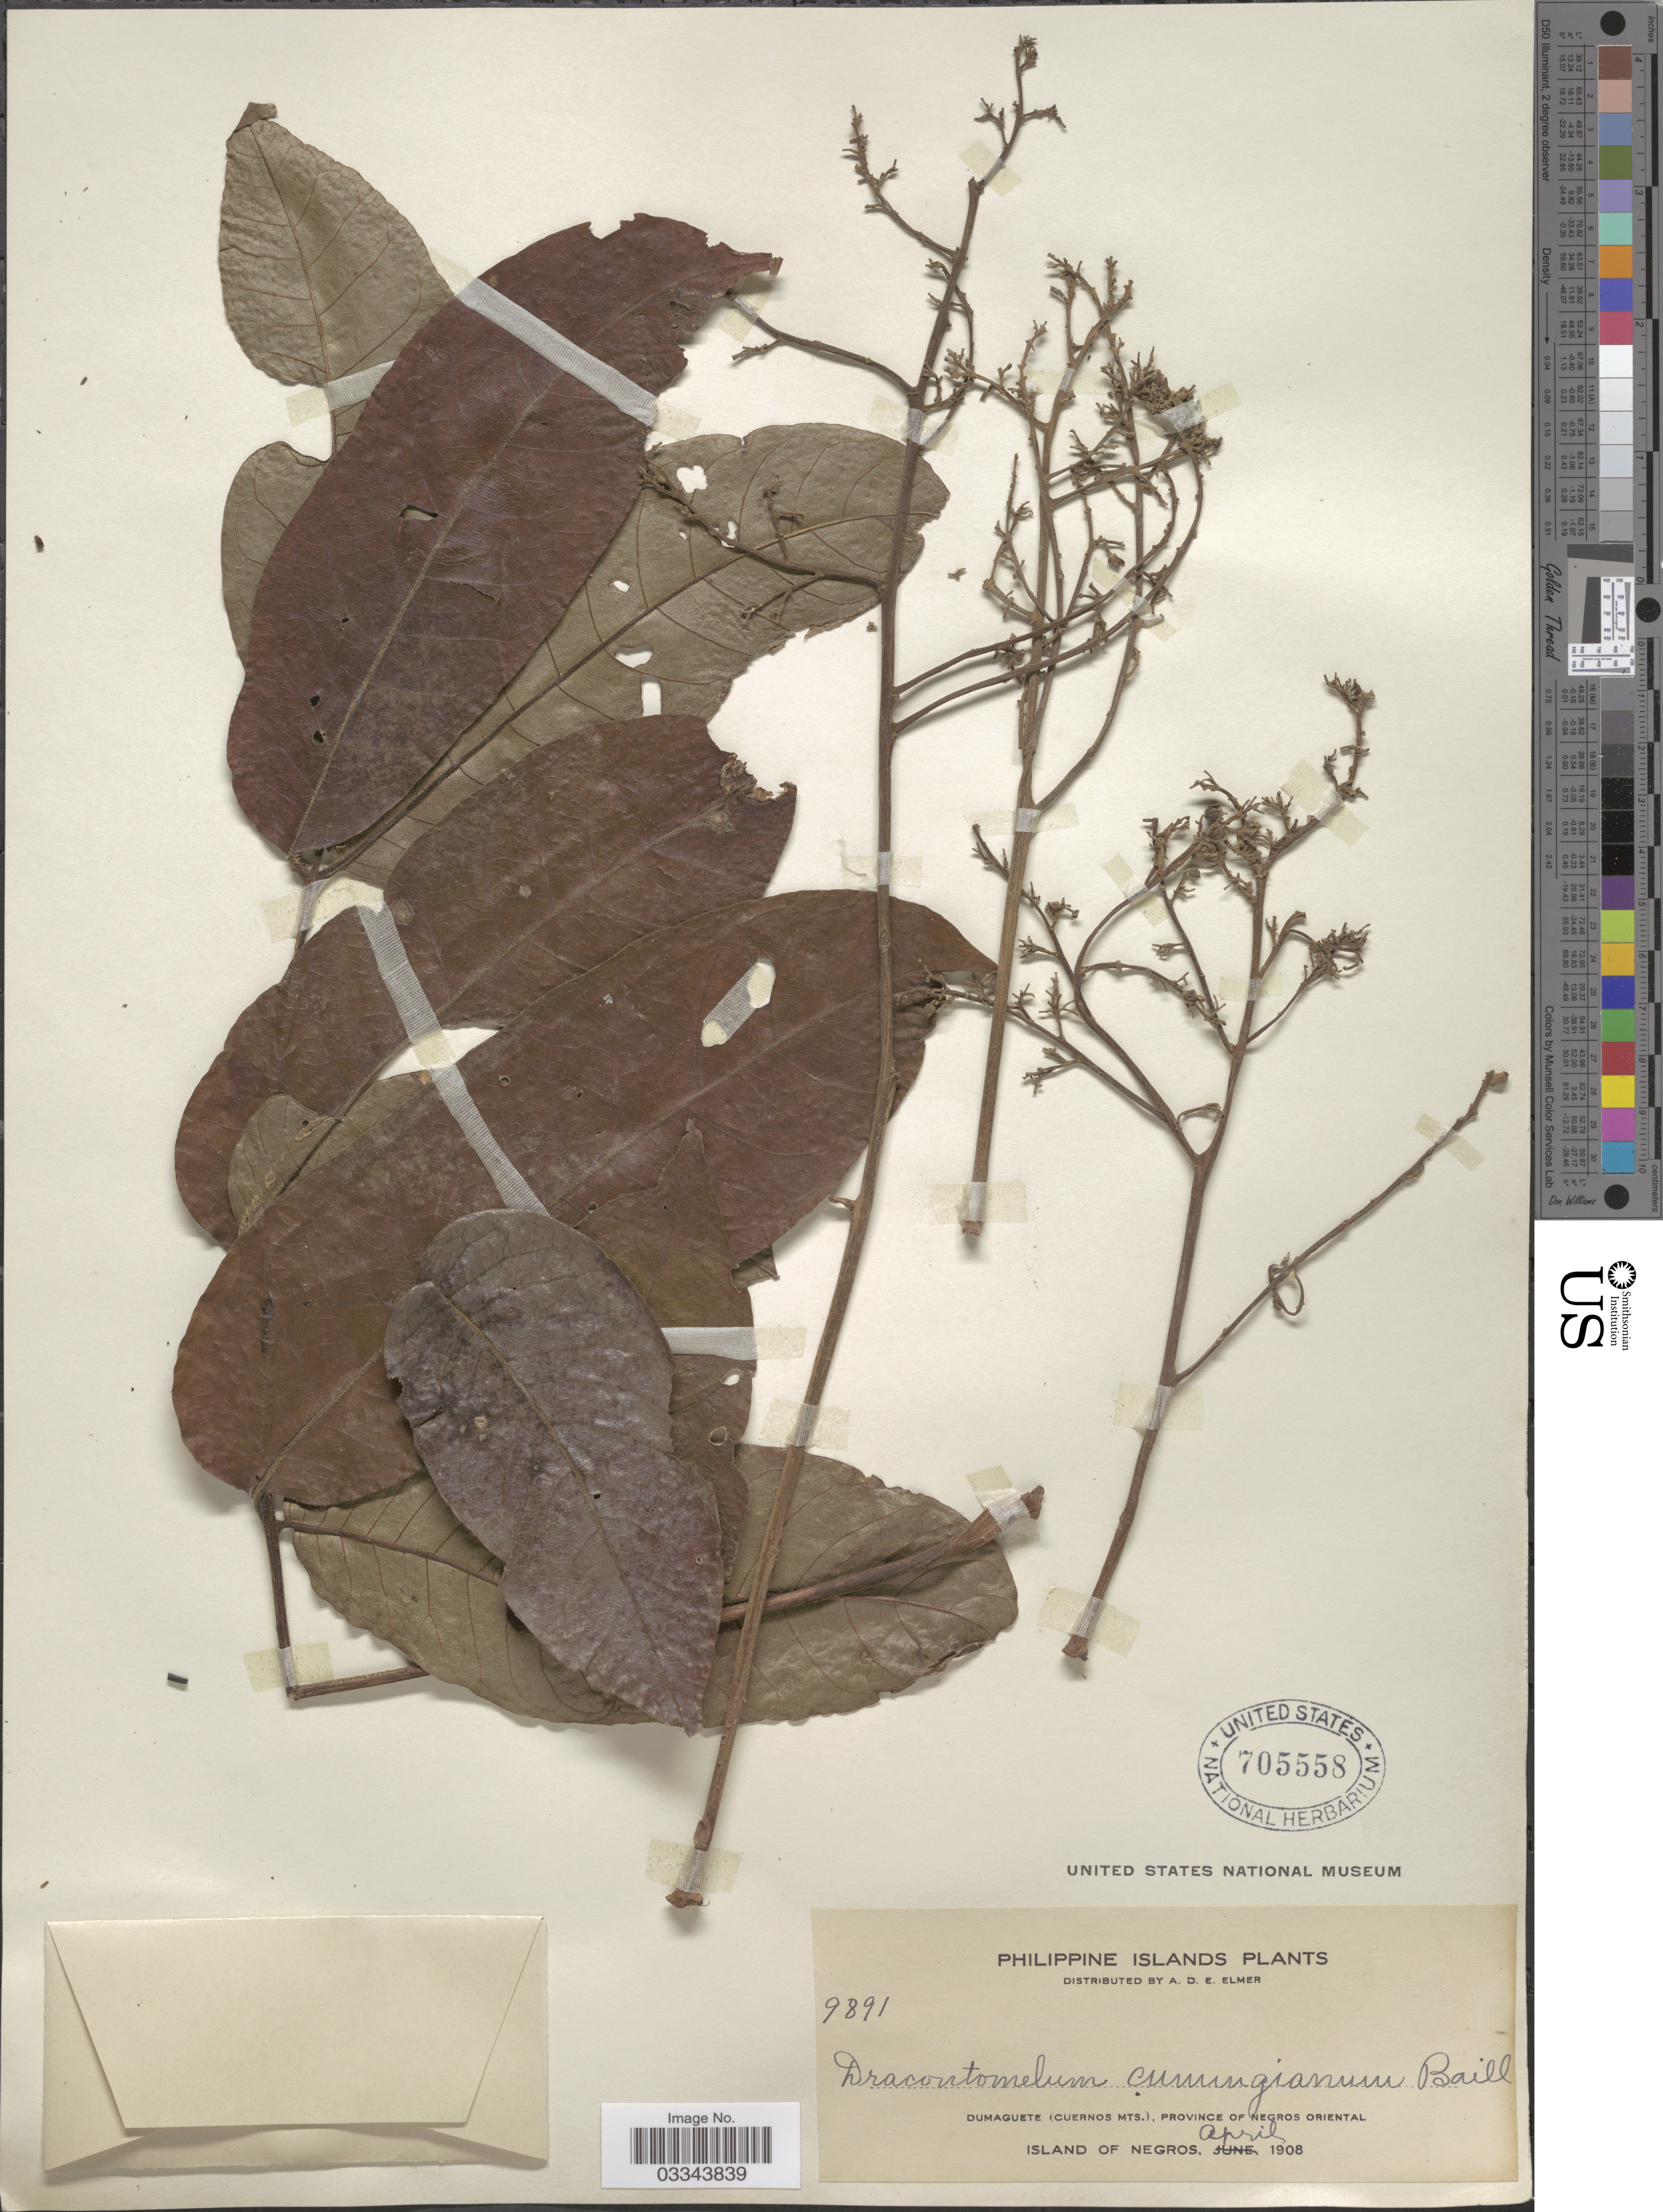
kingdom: Plantae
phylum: Tracheophyta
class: Magnoliopsida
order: Sapindales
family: Anacardiaceae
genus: Dracontomelon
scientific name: Dracontomelon edule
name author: Merr.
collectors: A. D. E. Elmer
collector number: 9891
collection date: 1908-04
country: Philippines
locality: Philippine Islands. Dumaguete (Cuernos Mts.), Province of Negros Oriental. Island of Negros.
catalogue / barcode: US 705558